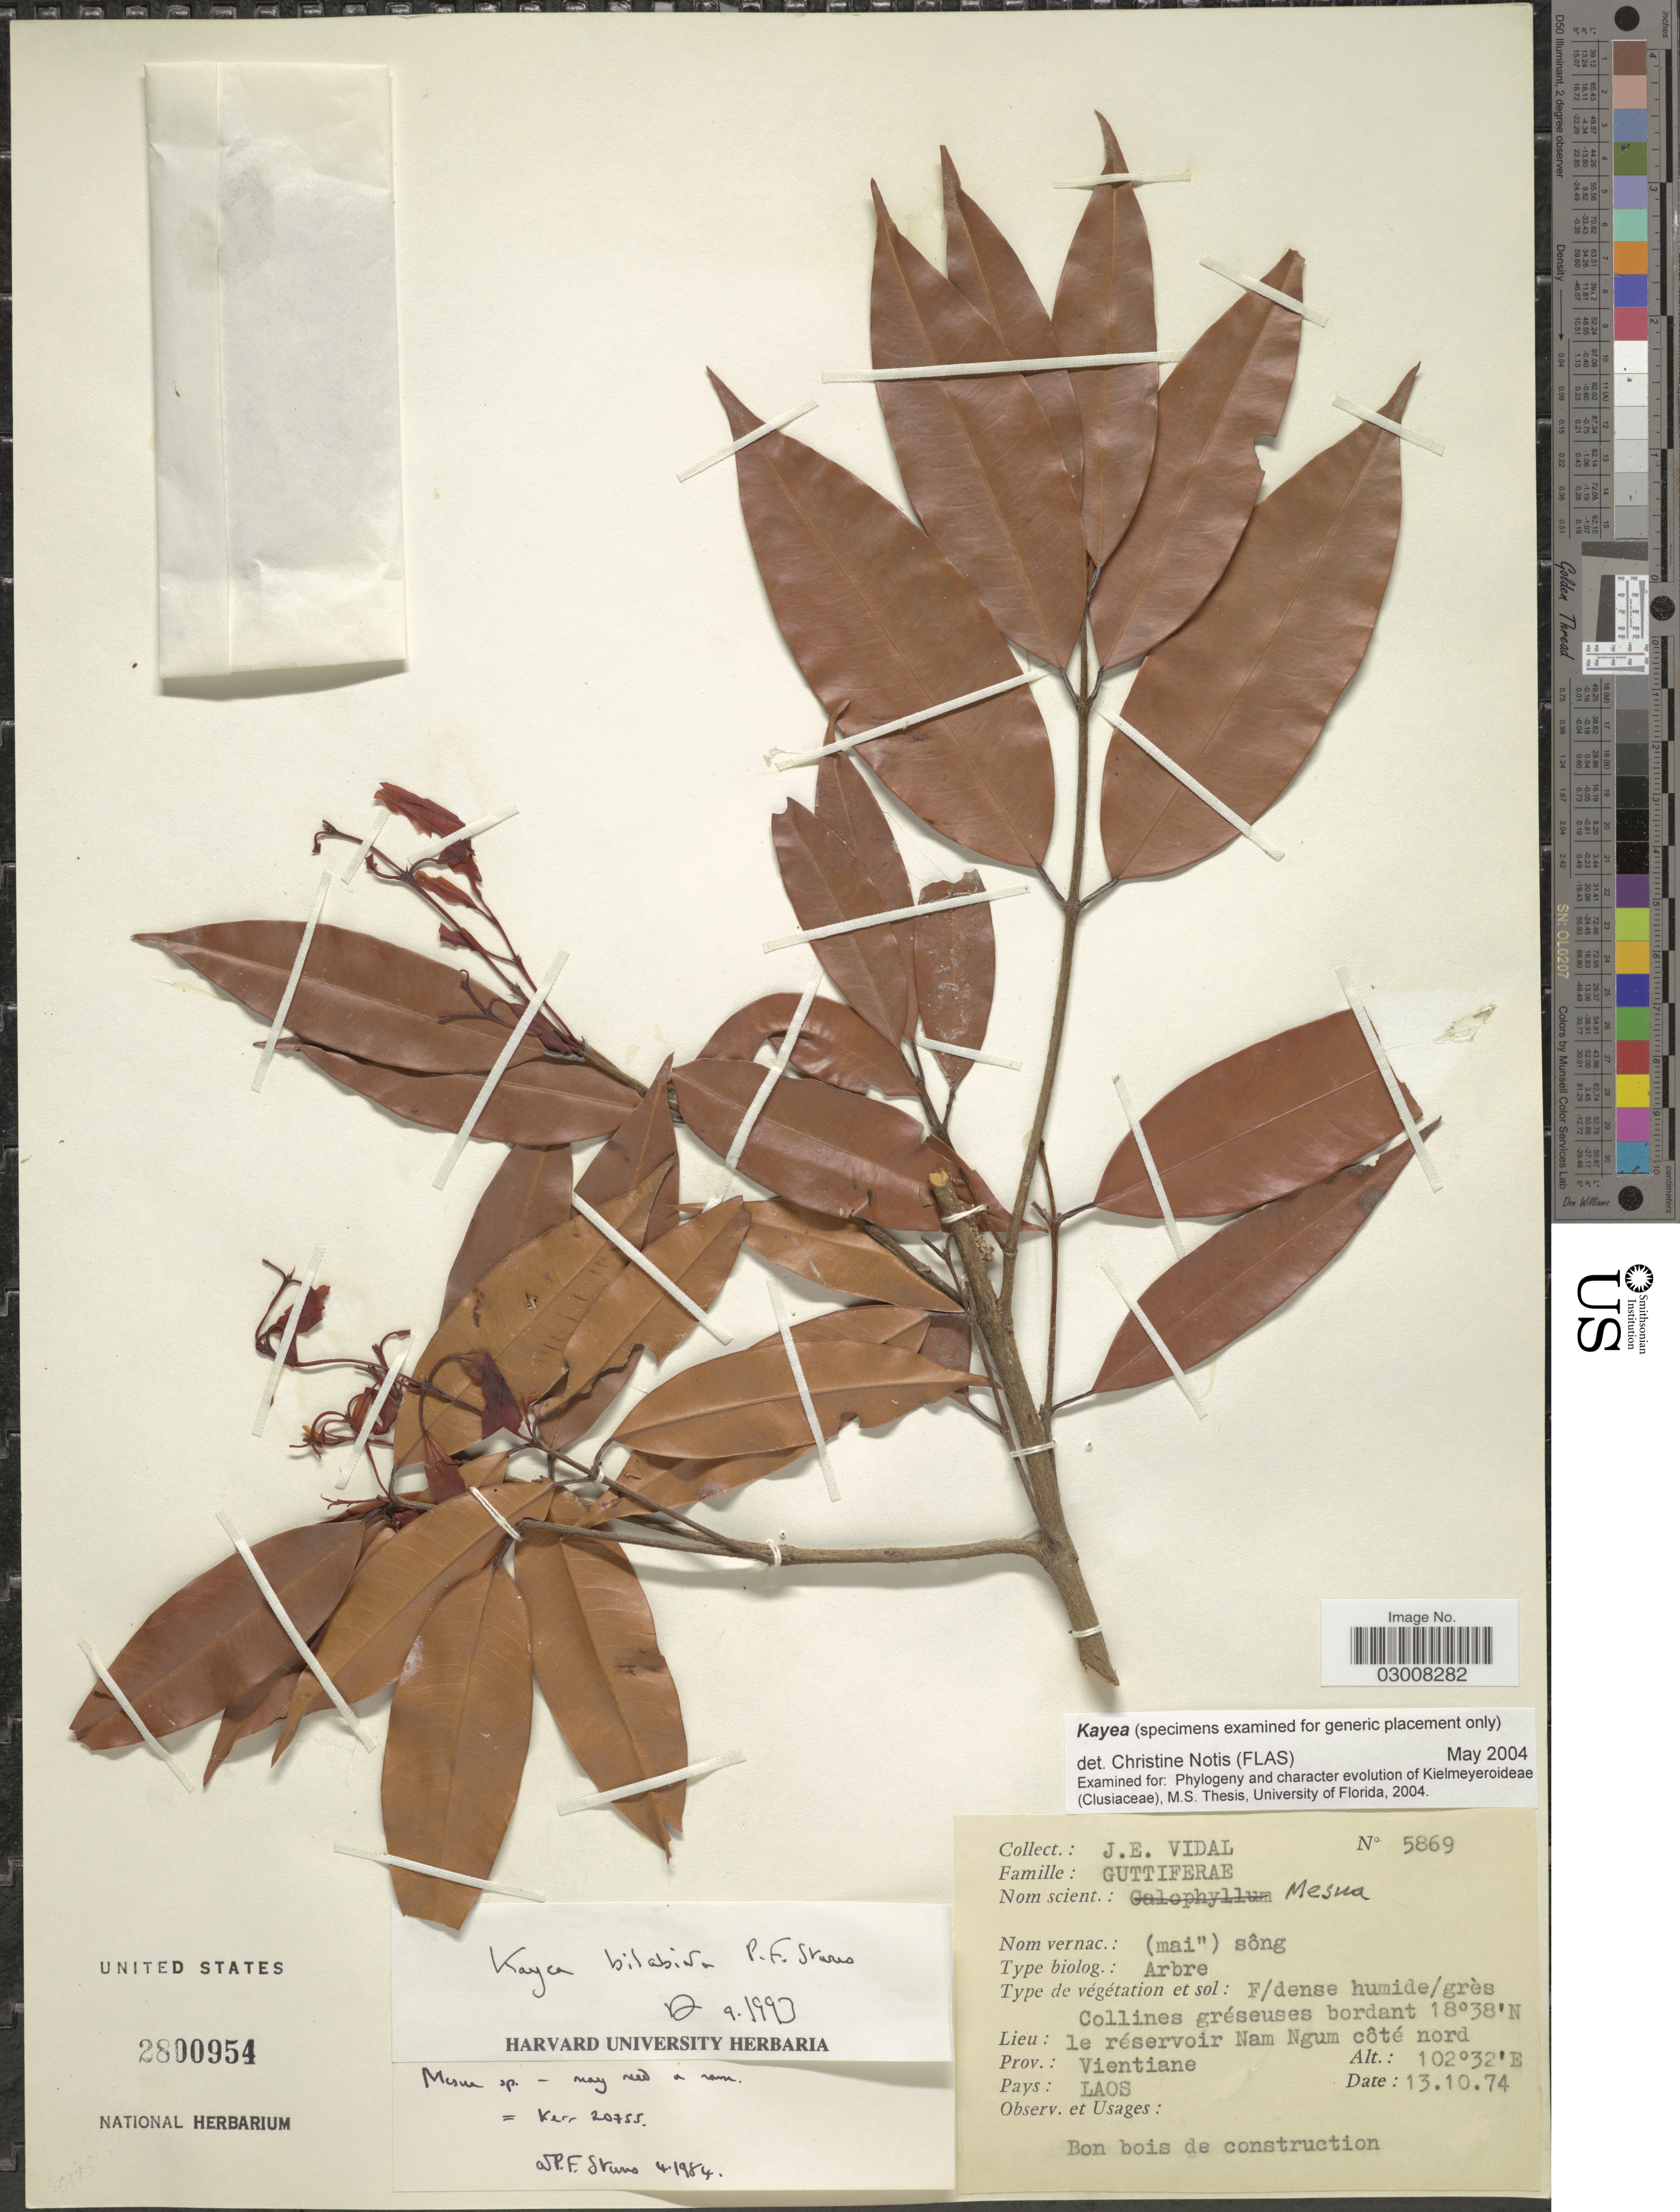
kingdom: Plantae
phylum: Tracheophyta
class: Magnoliopsida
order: Malpighiales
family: Calophyllaceae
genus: Kayea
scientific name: Kayea bilabiata P.F. Stevens, ined.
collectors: J. E. Vidal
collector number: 5869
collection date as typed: Transcribed d/m/y: 13/10/74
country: Laos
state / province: Viangchan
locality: Le réservoir Nam Ngum côté nord, Prov.: Vientiane, Pays: Laos.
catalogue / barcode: US 2800954